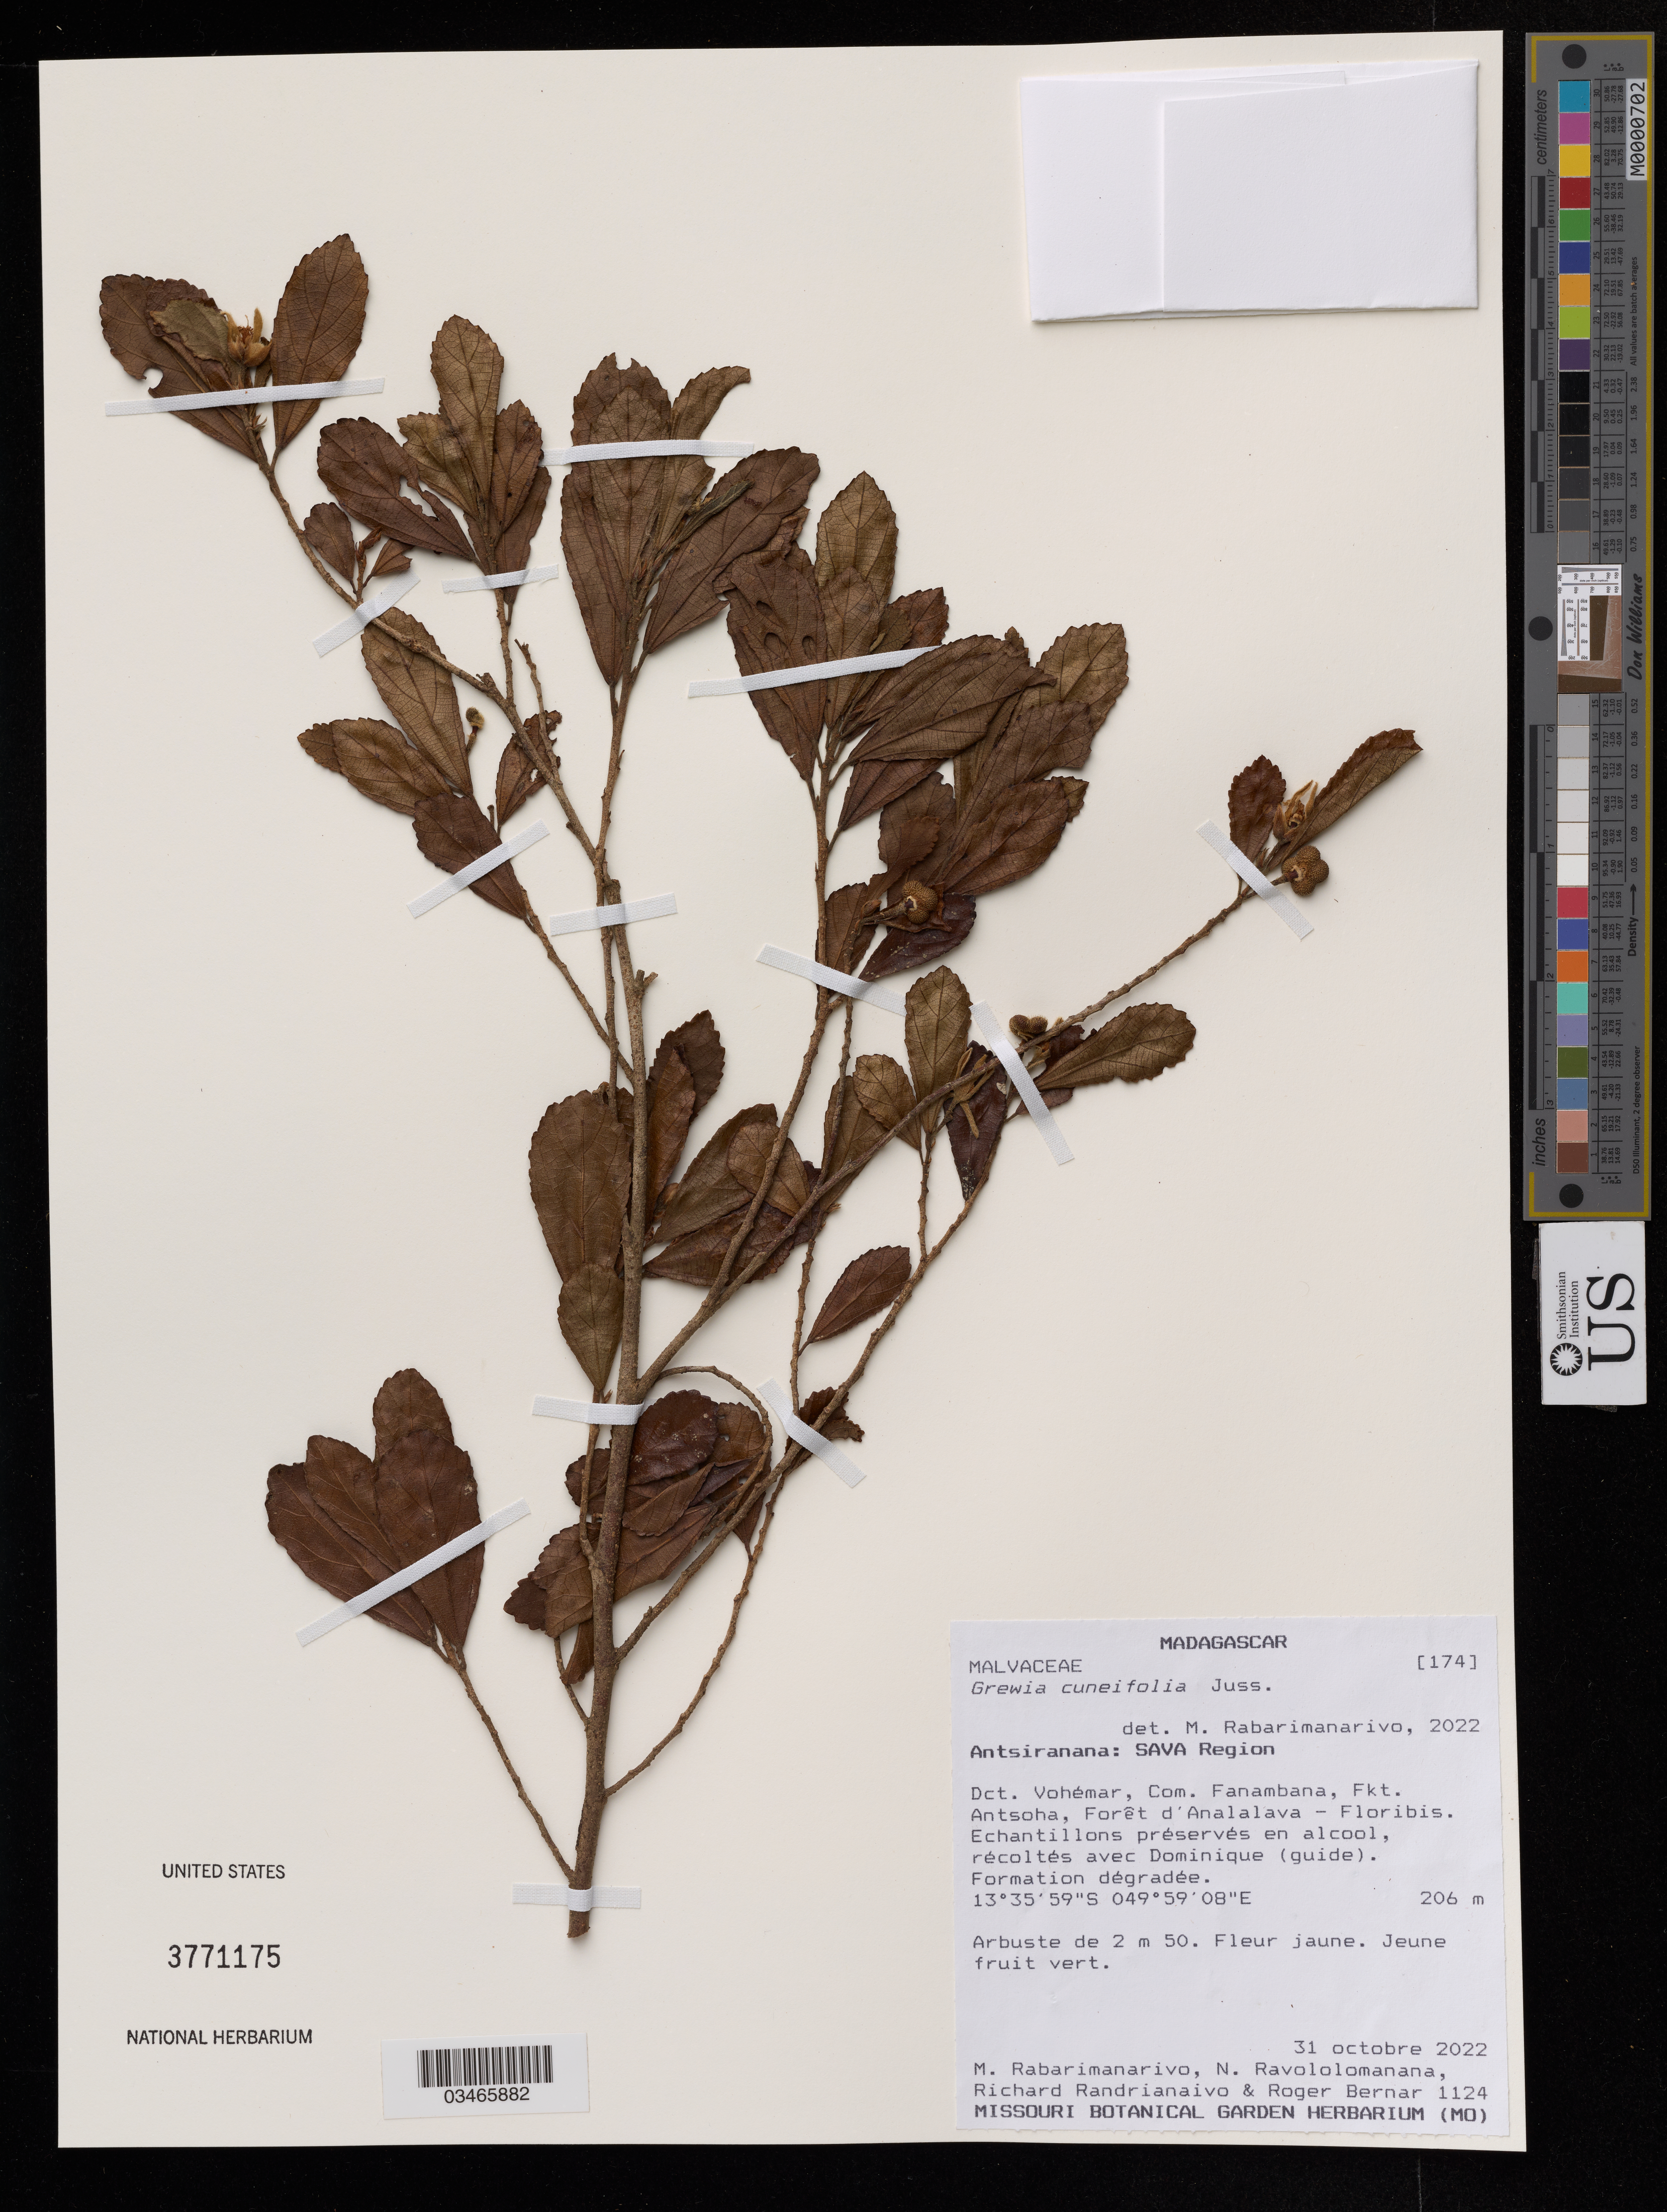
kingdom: Plantae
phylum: Tracheophyta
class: Magnoliopsida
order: Malvales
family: Malvaceae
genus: Grewia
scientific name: Grewia cuneifolia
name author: Juss.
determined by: Ravololomanana, N.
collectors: R. Randrianaivo, M. Rabarimanarivo, N. Ravololomanana & R. Bernard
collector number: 1124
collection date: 2022-10-31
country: Madagascar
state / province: Sava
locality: District Vohemar, Commune Fanambana, Fkt. Antsoha. Foret d'Analalava-Floribis.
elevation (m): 206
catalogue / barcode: US 3771175